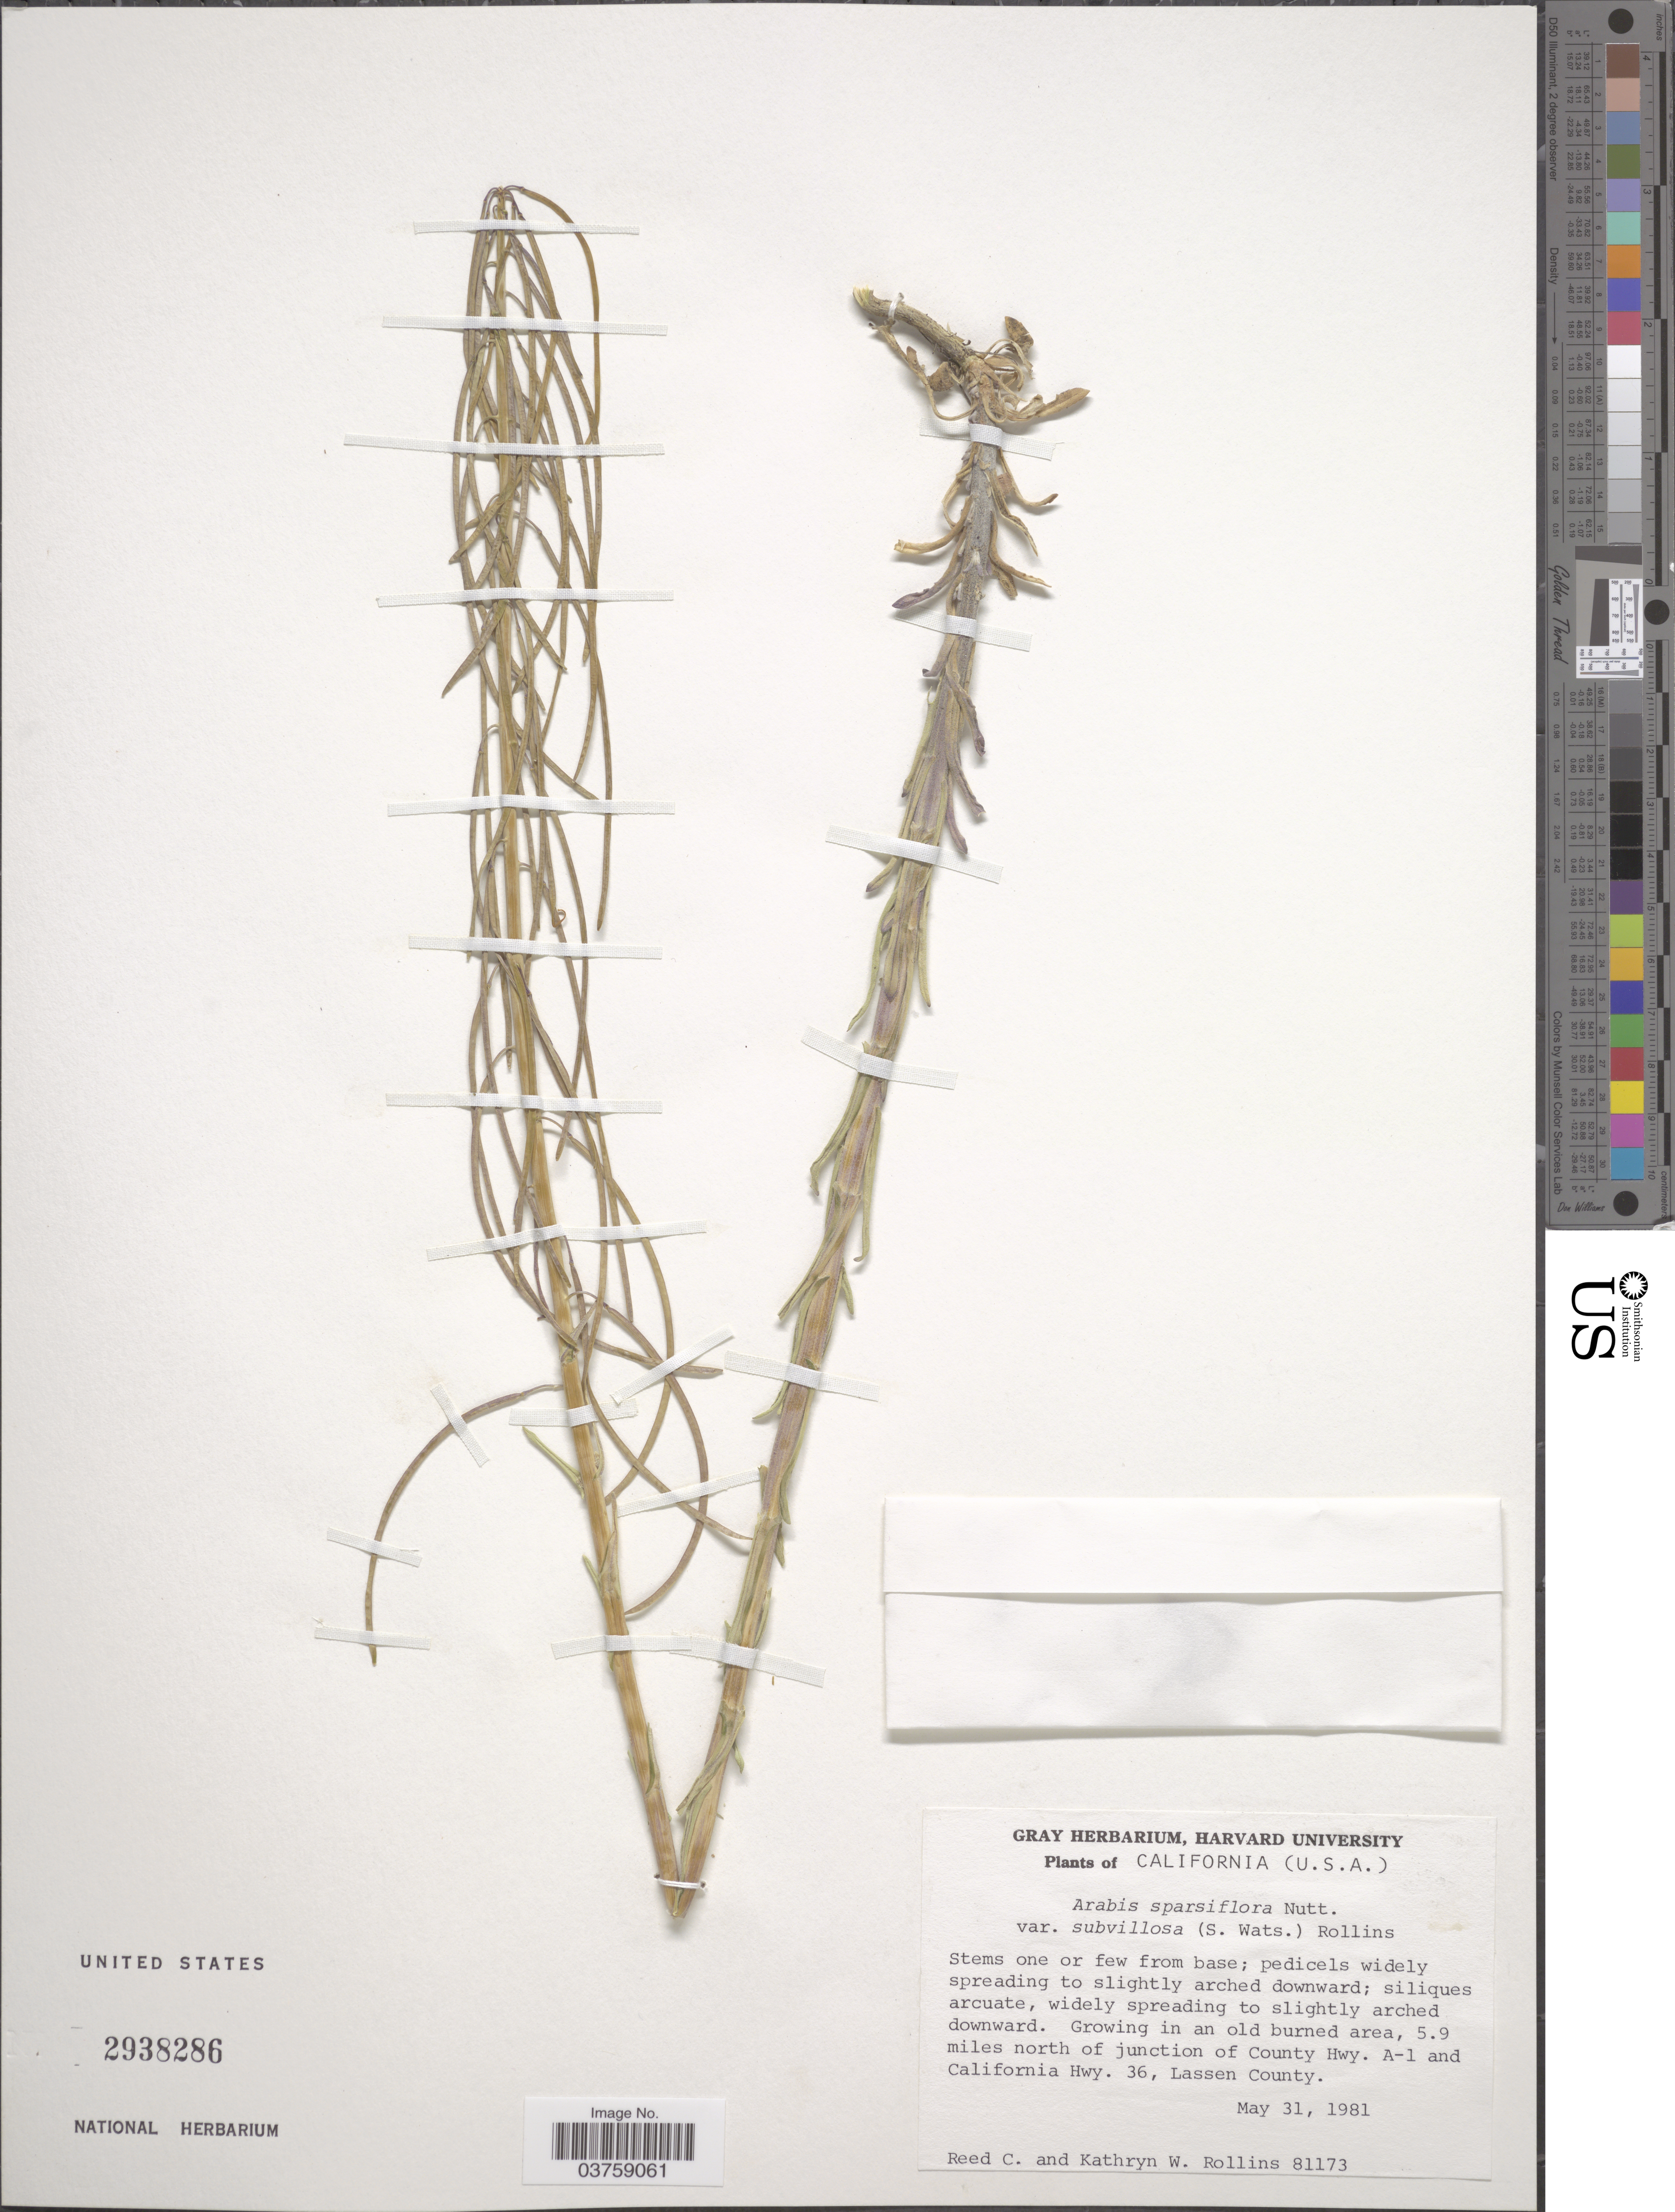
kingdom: Plantae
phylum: Tracheophyta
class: Magnoliopsida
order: Brassicales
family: Brassicaceae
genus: Arabis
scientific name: Arabis sparsiflora var. subvillosa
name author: (S. Watson) Rollins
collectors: R. C. Rollins & K. W. Rollins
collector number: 81173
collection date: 1981-05-31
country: United States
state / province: California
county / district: Lassen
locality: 5.9 miles north of junction of County Hwy. A-1 and California Hwy. 36, Lassen County.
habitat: growing in an old burned area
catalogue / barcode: US 2938286